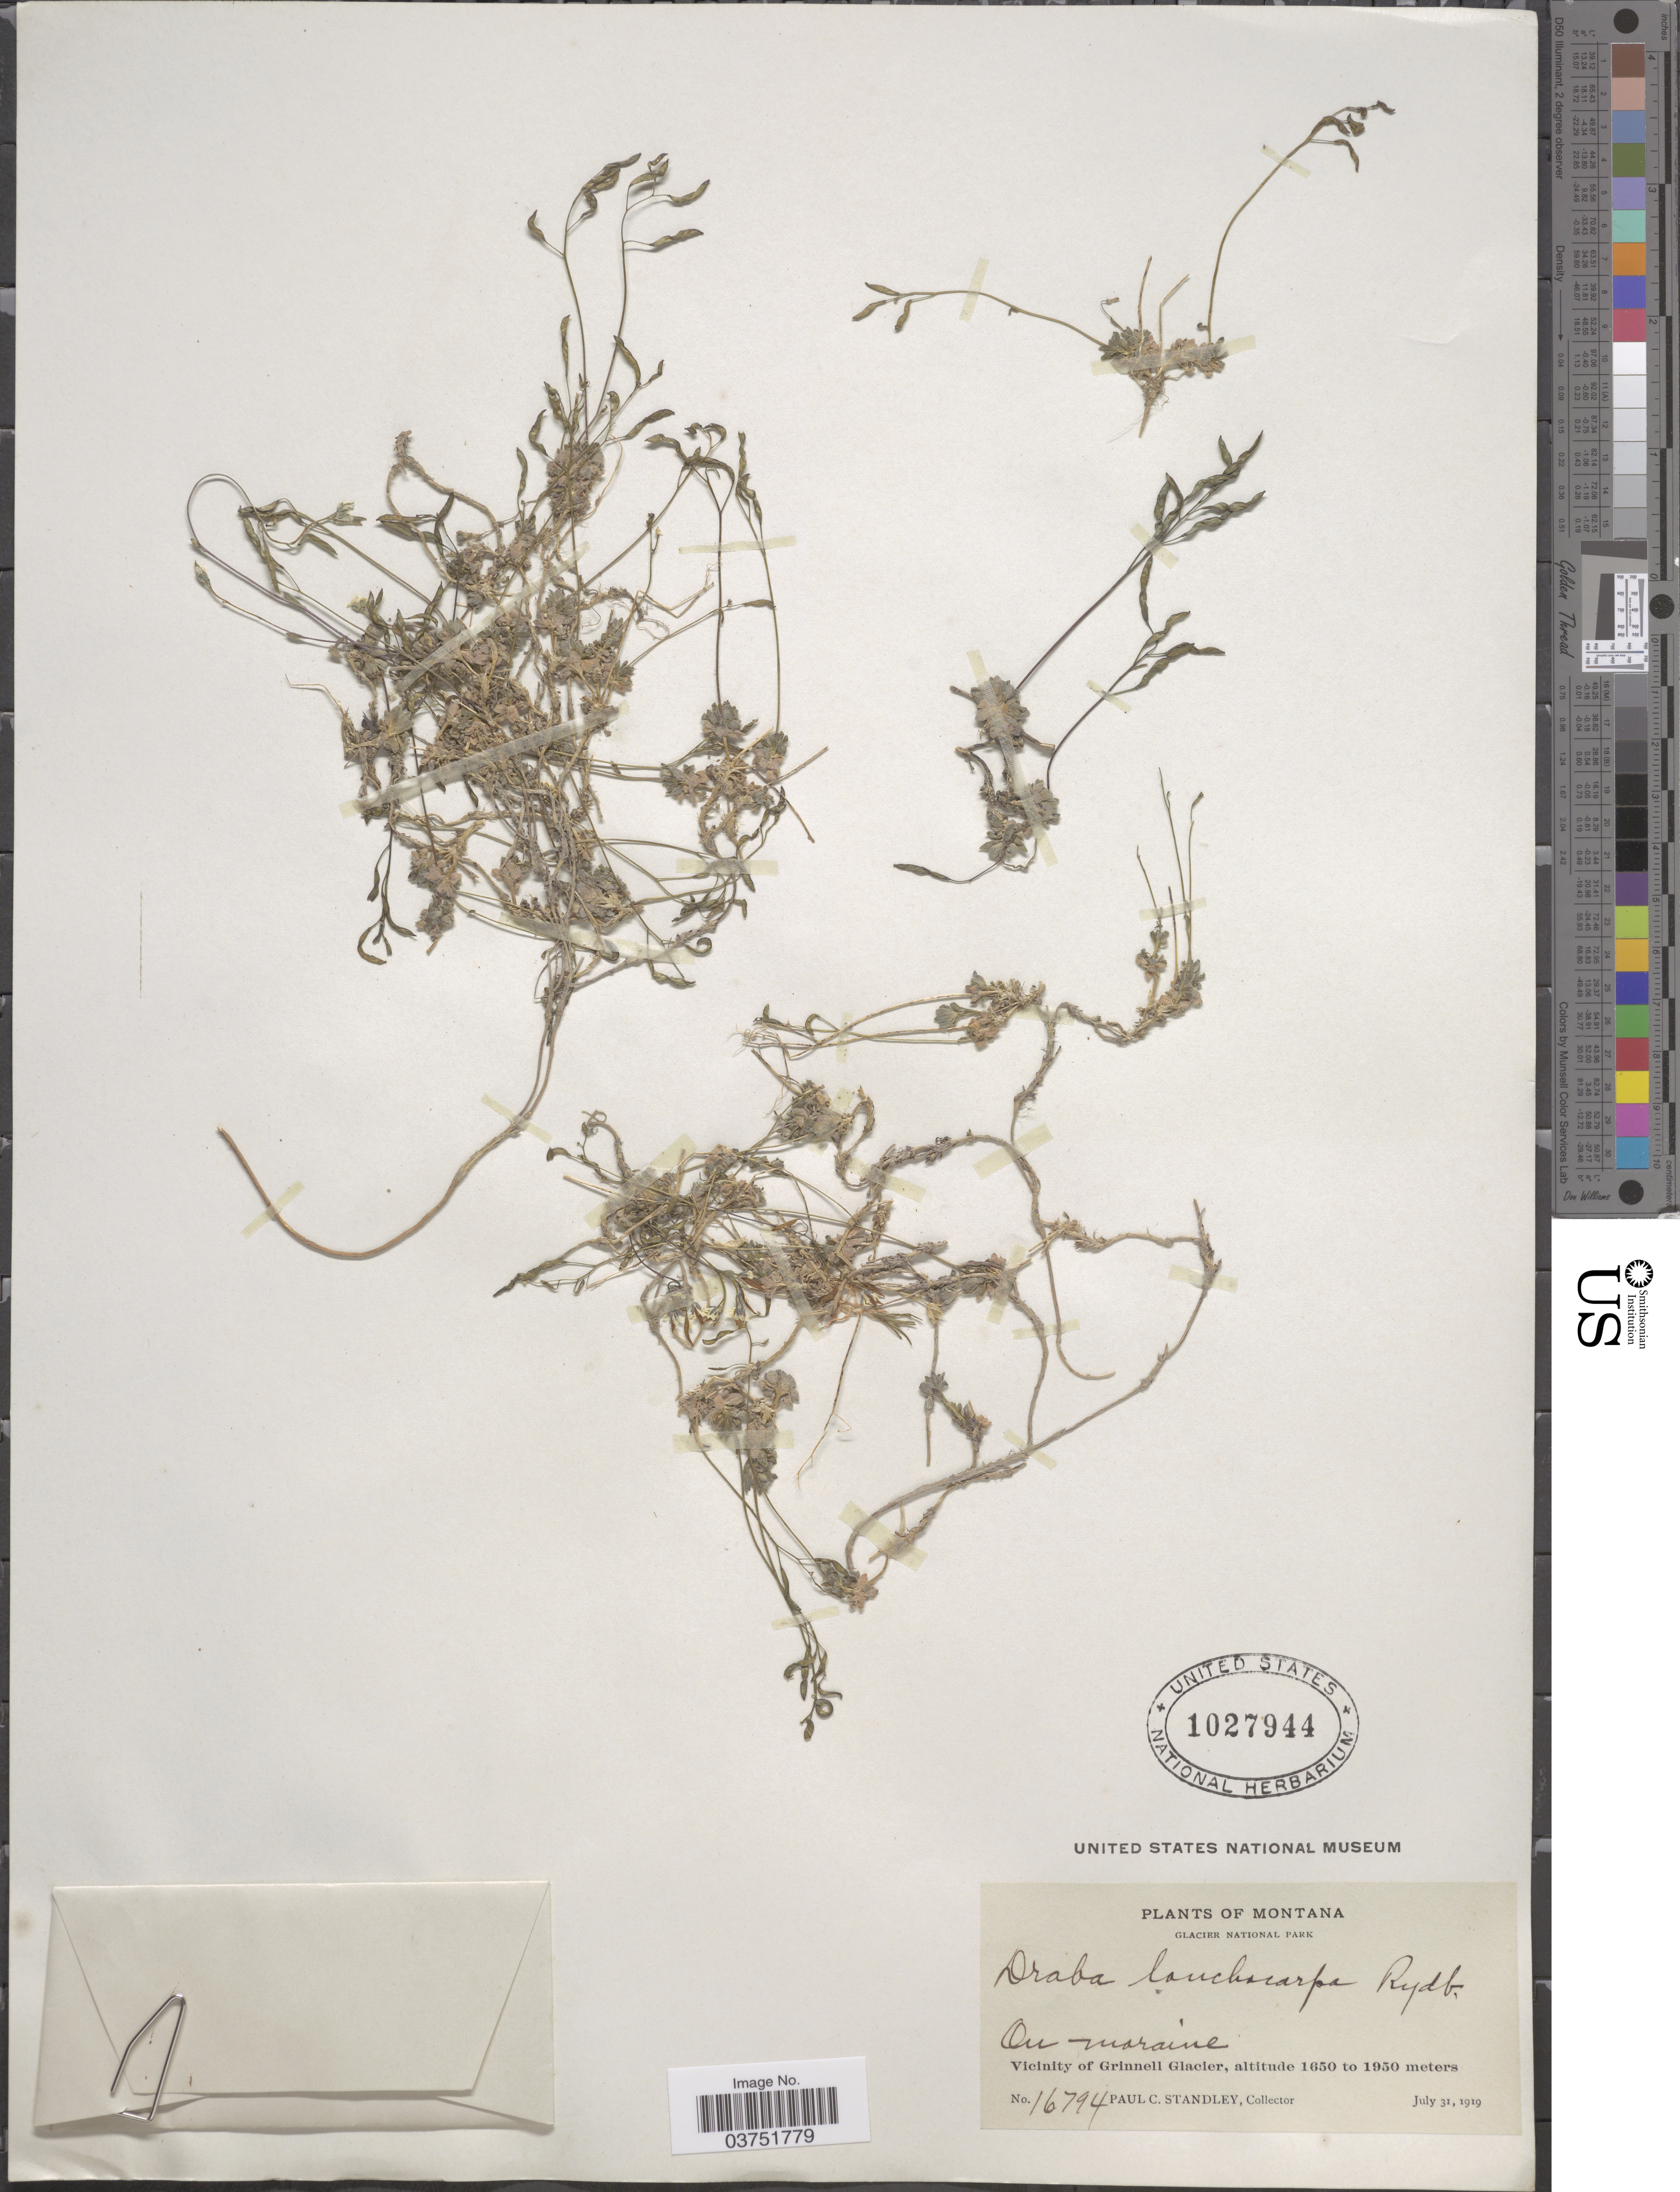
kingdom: Plantae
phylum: Tracheophyta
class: Magnoliopsida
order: Brassicales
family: Brassicaceae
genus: Draba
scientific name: Draba lonchocarpa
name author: Rydb.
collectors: P. C. Standley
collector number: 16794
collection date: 1919-07-31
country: United States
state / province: Montana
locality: Glacier National Park. Vicinity of Grinnell Glacier.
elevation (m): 1650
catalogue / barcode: US 1027944